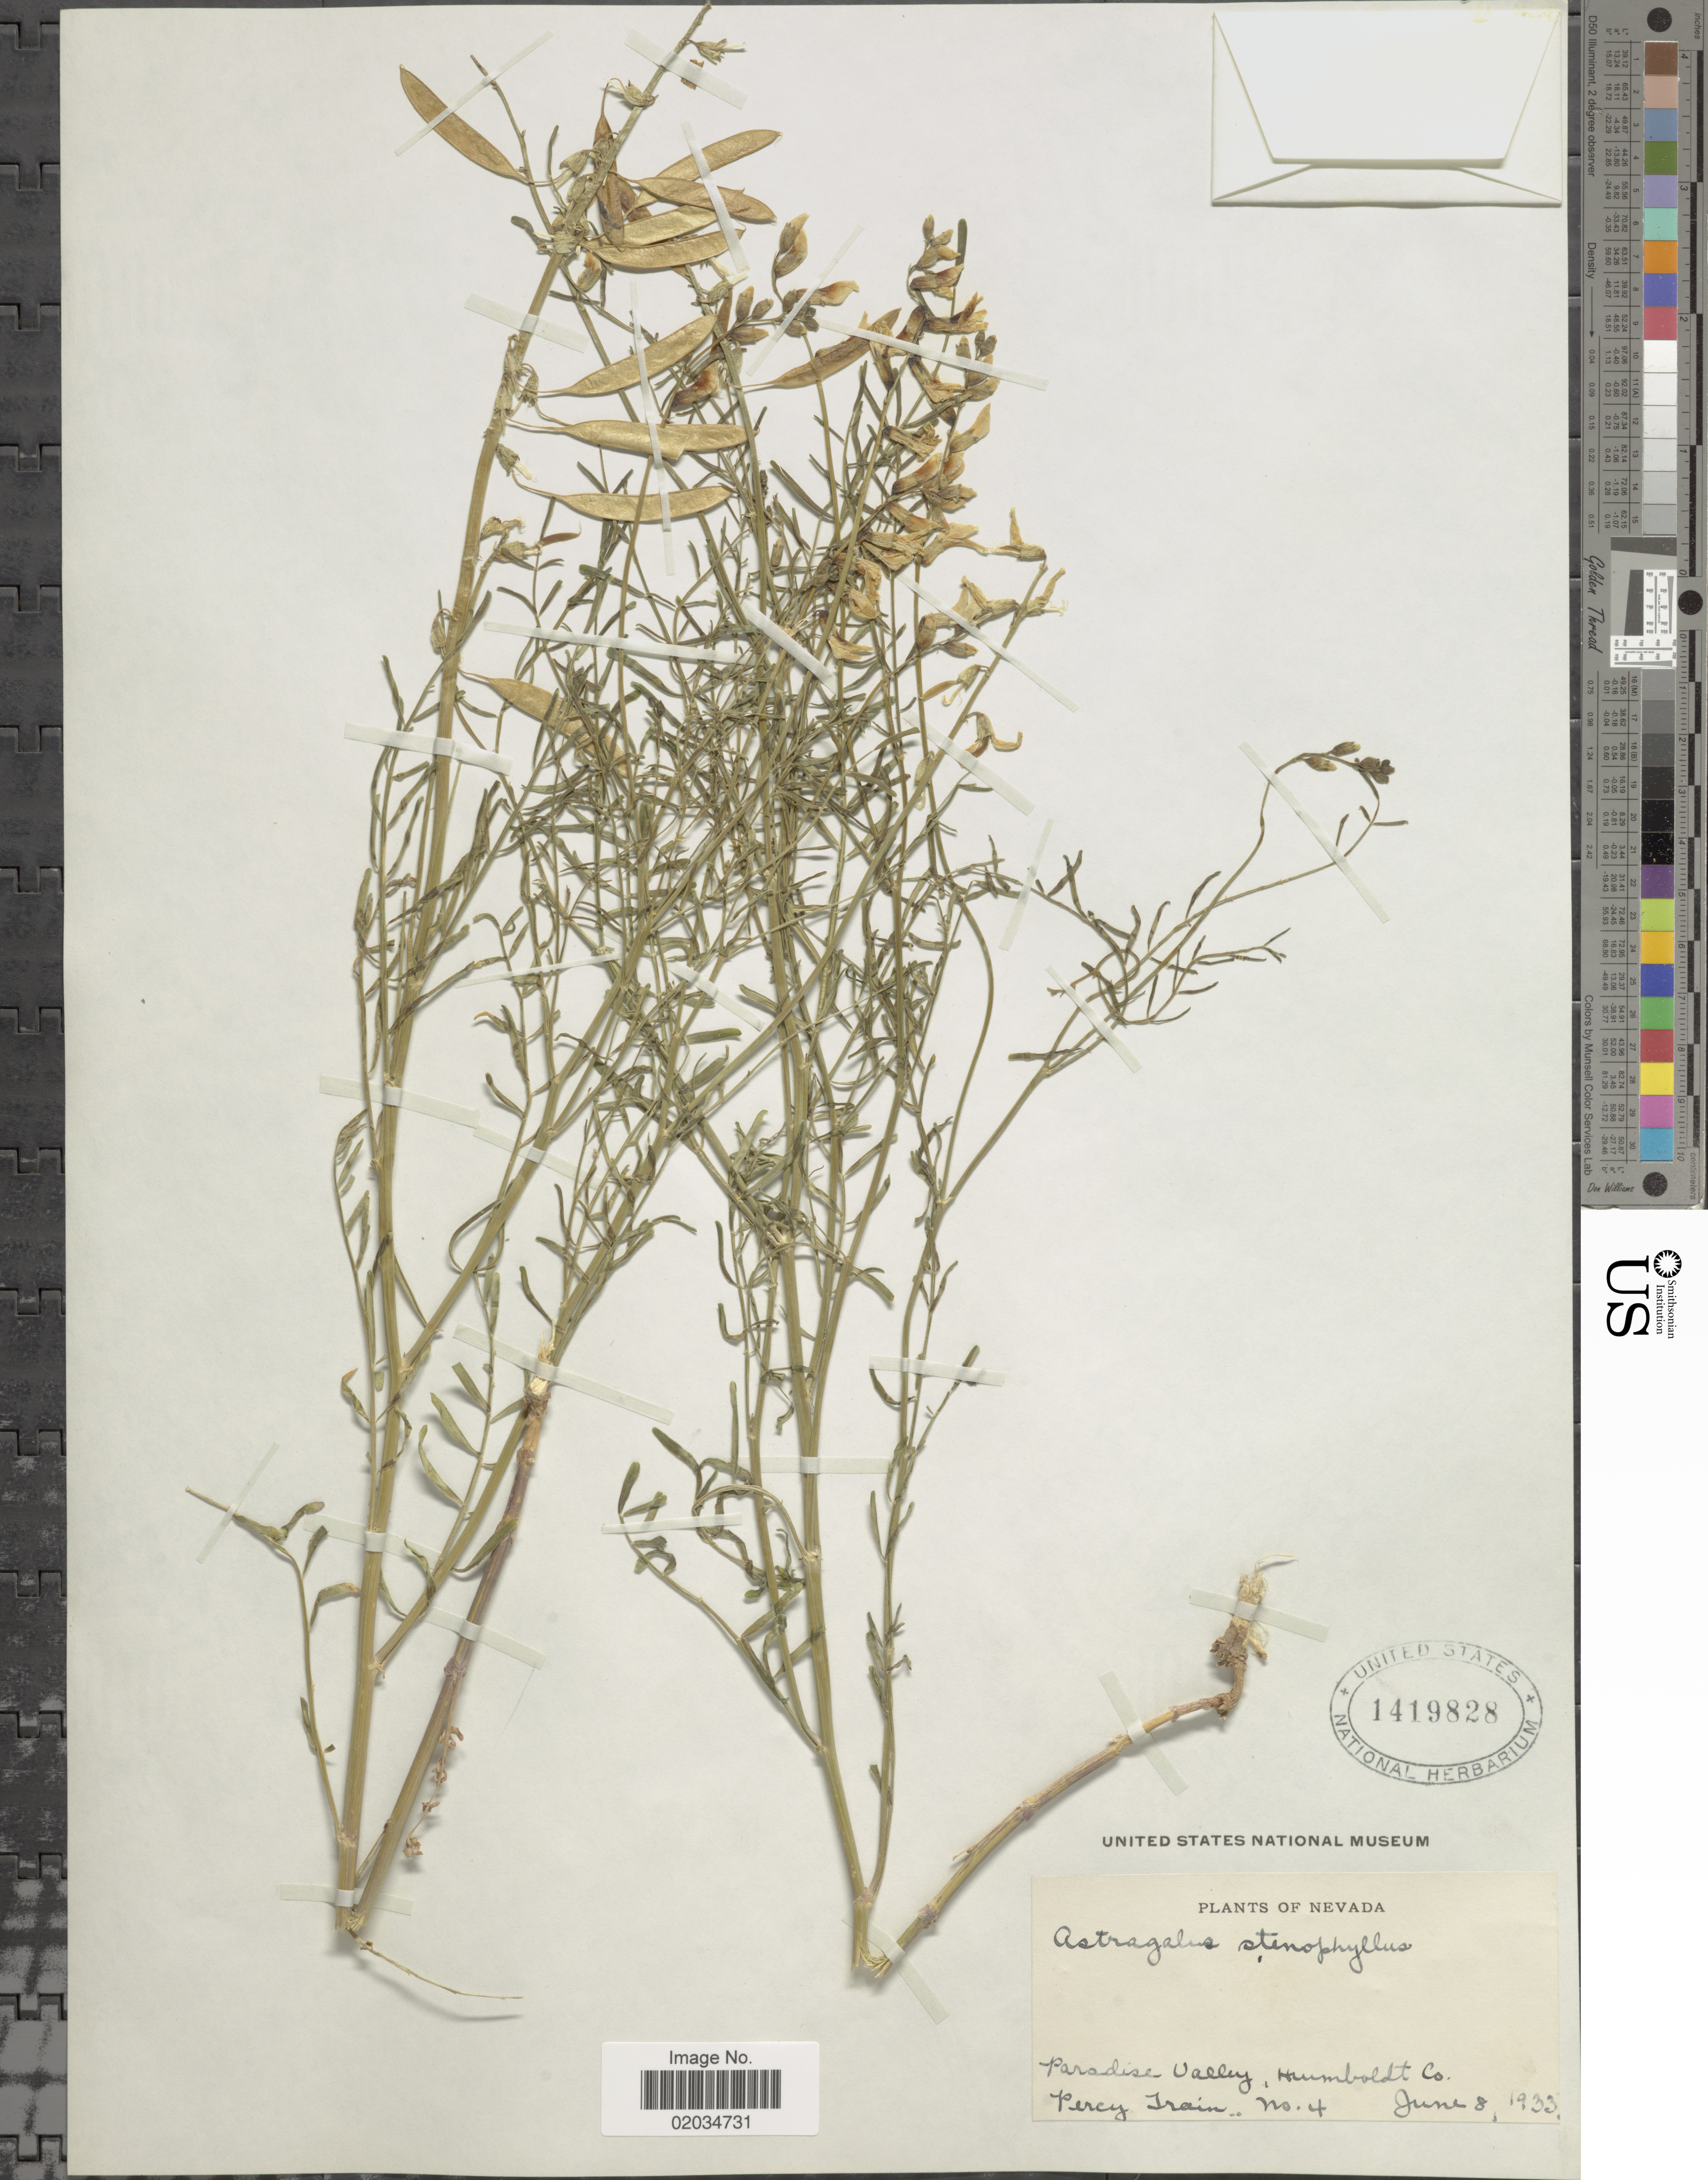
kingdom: Plantae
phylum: Tracheophyta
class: Magnoliopsida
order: Fabales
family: Fabaceae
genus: Astragalus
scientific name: Astragalus stenophyllus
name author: Torr. & A. Gray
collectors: P. Train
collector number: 4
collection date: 1933-06-08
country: United States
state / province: Nevada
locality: Paradise Valley, Humboldt Co.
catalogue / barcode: US 1419828